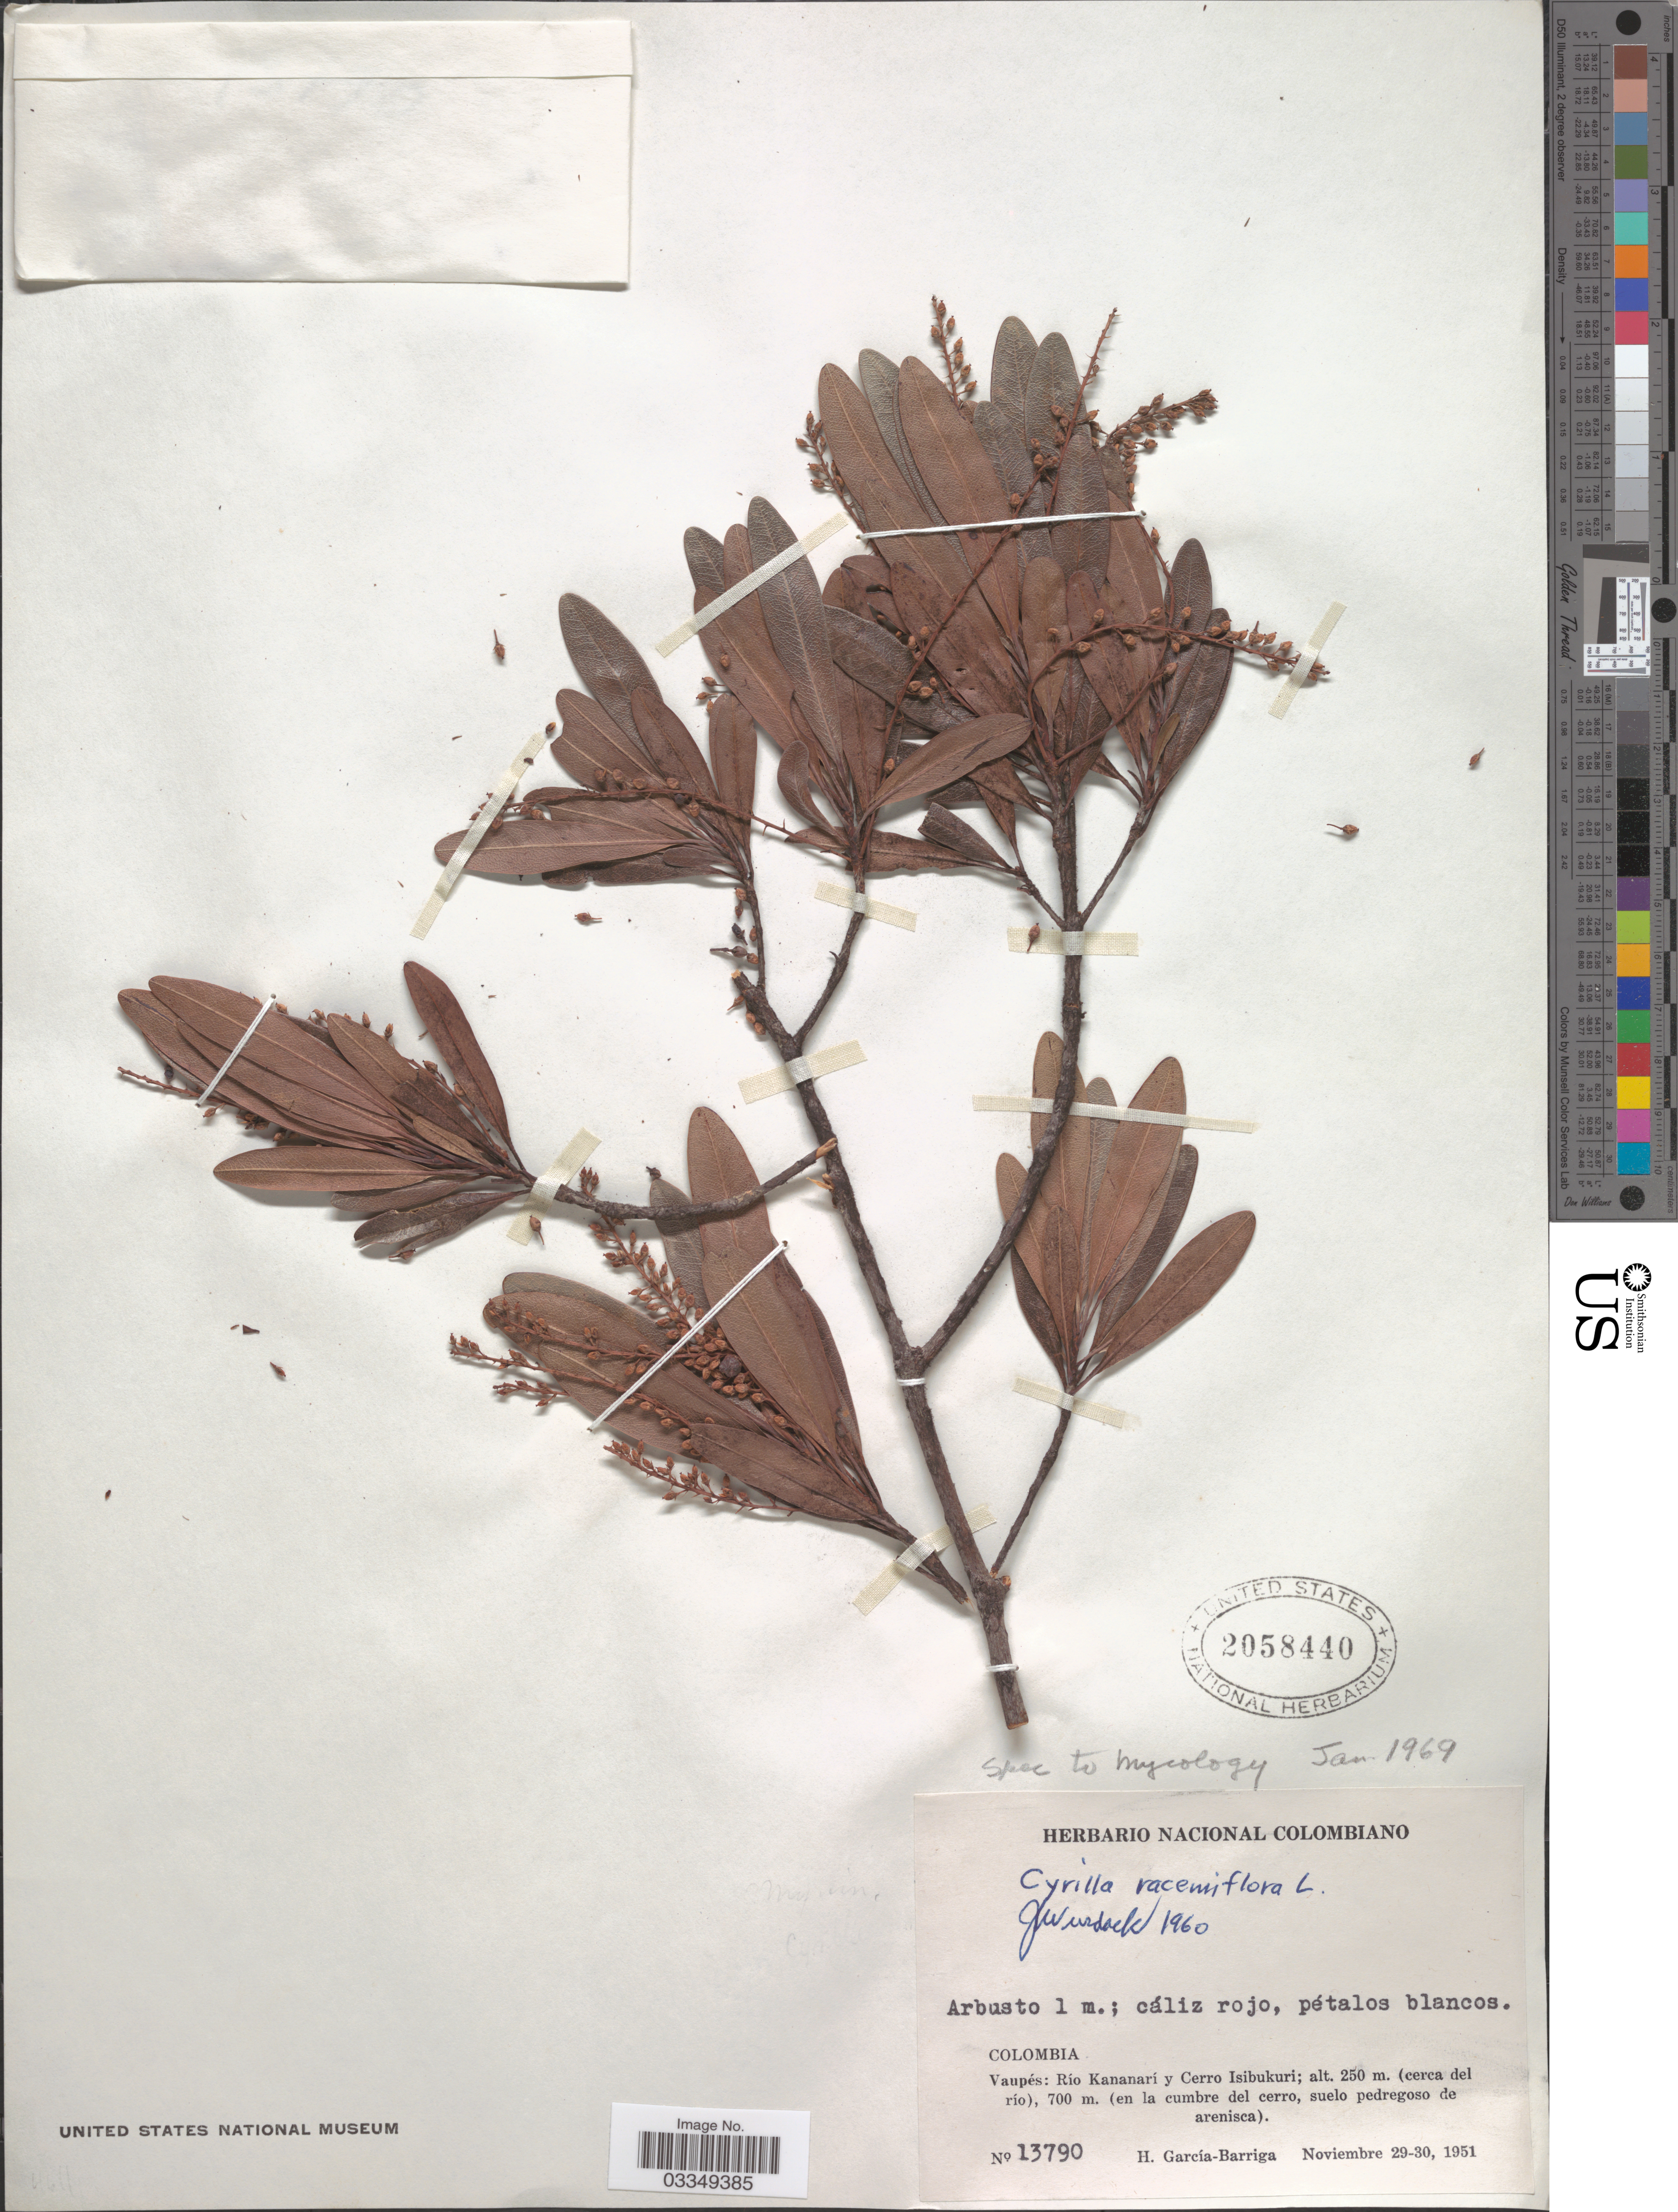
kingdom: Plantae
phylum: Tracheophyta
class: Magnoliopsida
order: Ericales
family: Cyrillaceae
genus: Cyrilla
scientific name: Cyrilla racemiflora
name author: L.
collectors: H. García Barriga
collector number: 13790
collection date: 1951-11-29/1951-11-30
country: Colombia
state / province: Vaupés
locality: Río Kananarí y Cerro Isibukuri; (cerca del río), (en la cumbre del cerro, suelo pedregoso de arenisca).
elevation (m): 250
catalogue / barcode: US 2058440